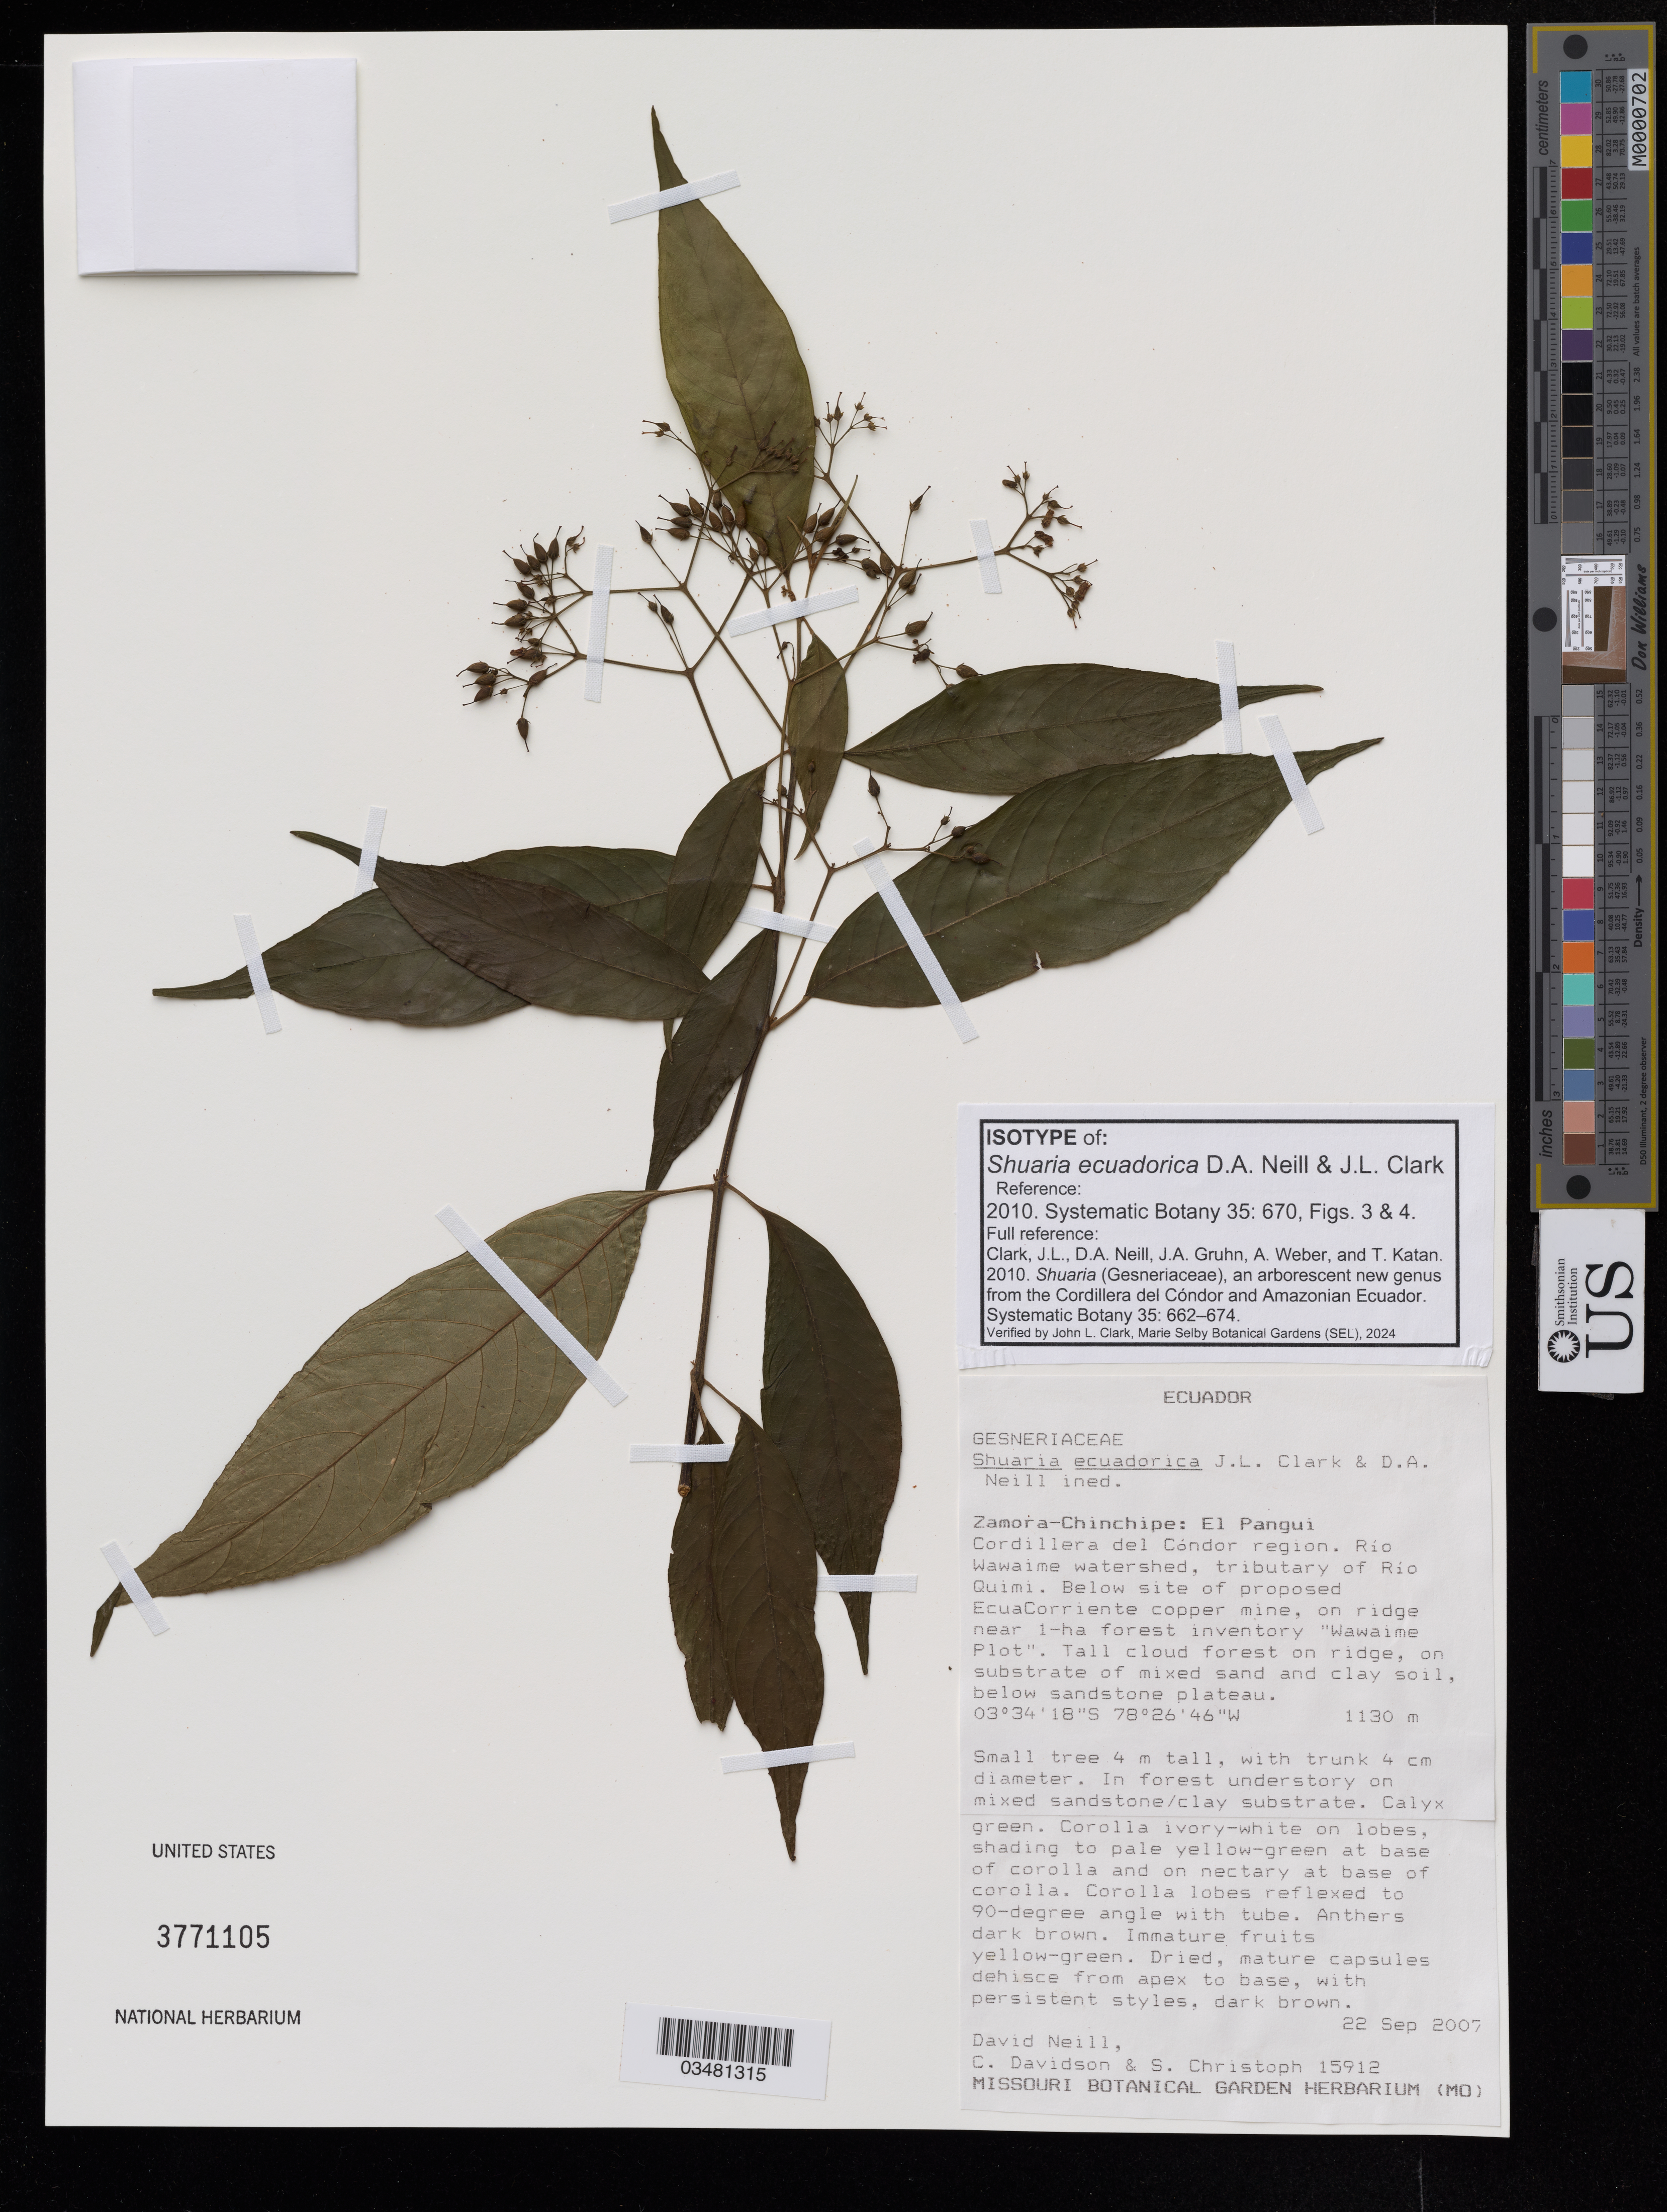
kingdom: Plantae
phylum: Tracheophyta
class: Magnoliopsida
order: Lamiales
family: Gesneriaceae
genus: Shuaria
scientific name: Shuaria ecuadorica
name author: D.A. Neill & J.L. Clark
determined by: Clark, J. L., (SEL), The Marie Selby Botanical Garden (UNITED STATES)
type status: Isotype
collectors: D. A. Neill, C. Davidson & S. Christoph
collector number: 15912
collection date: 2007-09-22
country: Ecuador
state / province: Zamora-Chinchipe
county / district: Pangui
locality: Cordillera del Condor region. Rio Wawaime watershed, tributary of Quimi. On ridge near 1-ha forest inventory "Wawaime Plot."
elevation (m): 1130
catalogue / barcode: US 3771105